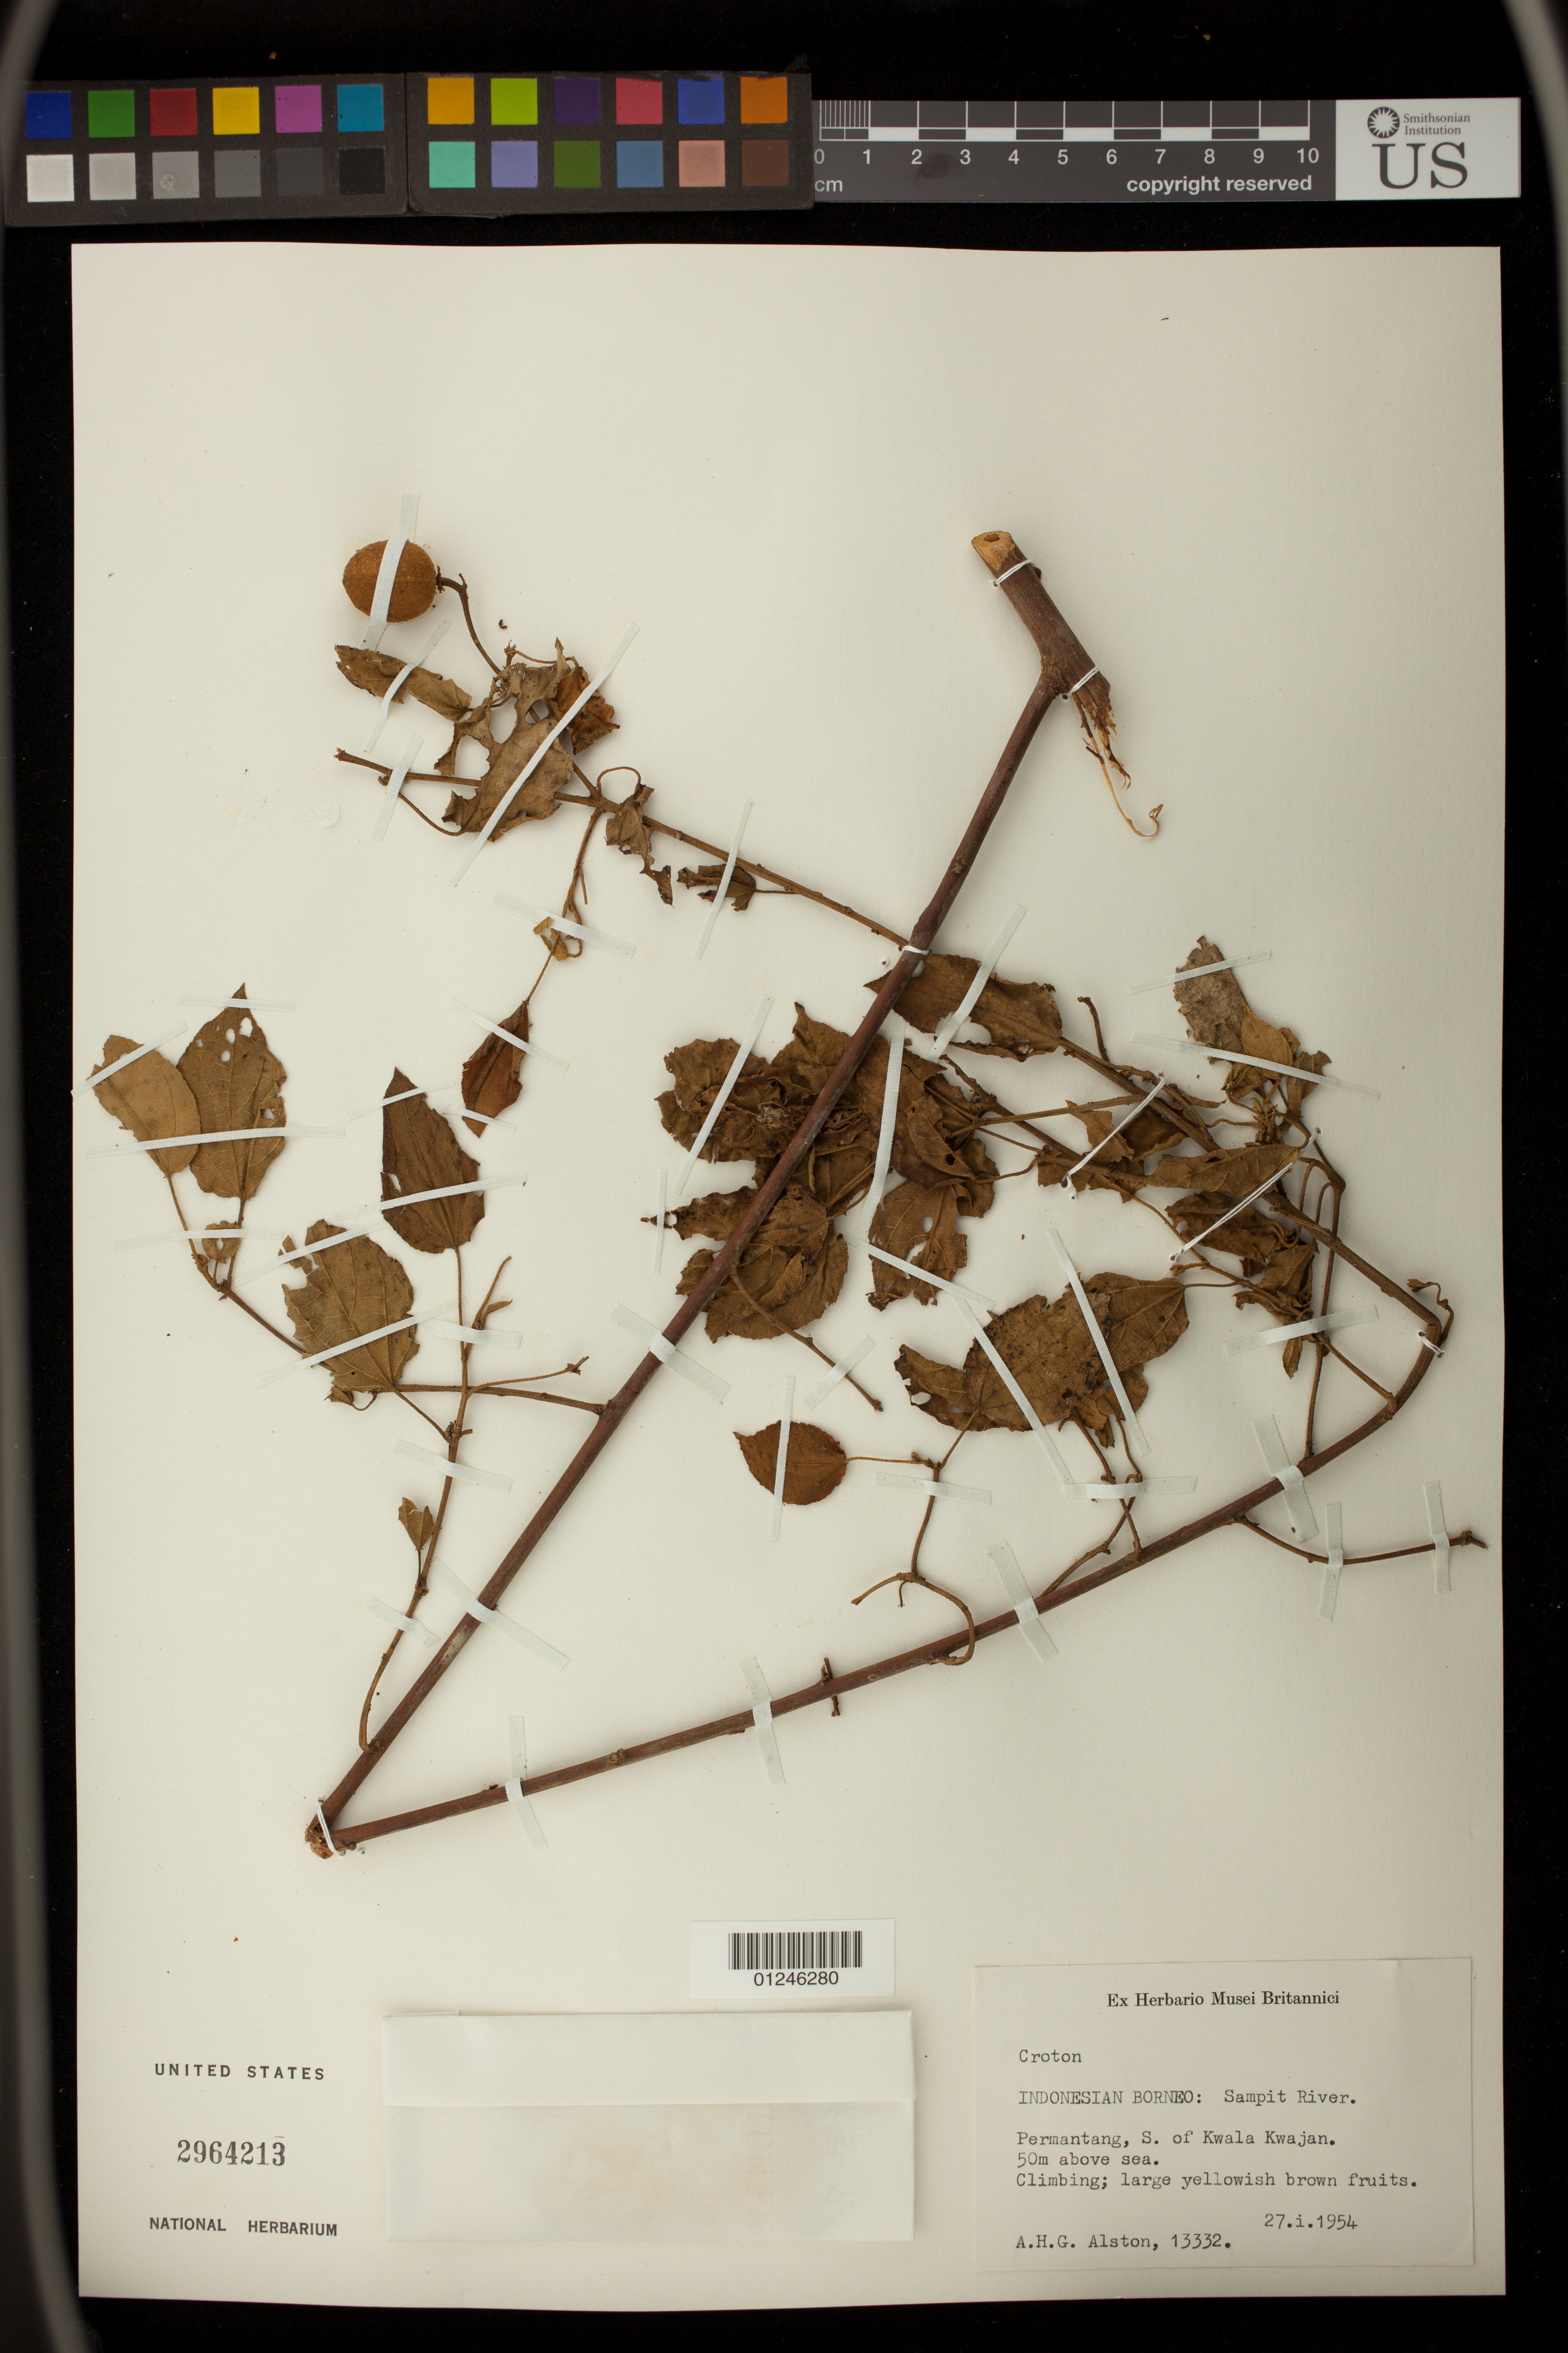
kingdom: Plantae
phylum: Tracheophyta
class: Magnoliopsida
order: Malpighiales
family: Euphorbiaceae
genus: Croton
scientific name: Croton sp.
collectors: A. H. Alston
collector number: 13332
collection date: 1954-01-27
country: Indonesia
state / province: Kalimantan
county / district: Kalimantan Tengah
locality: Sampit River.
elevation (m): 50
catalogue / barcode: US 2964213